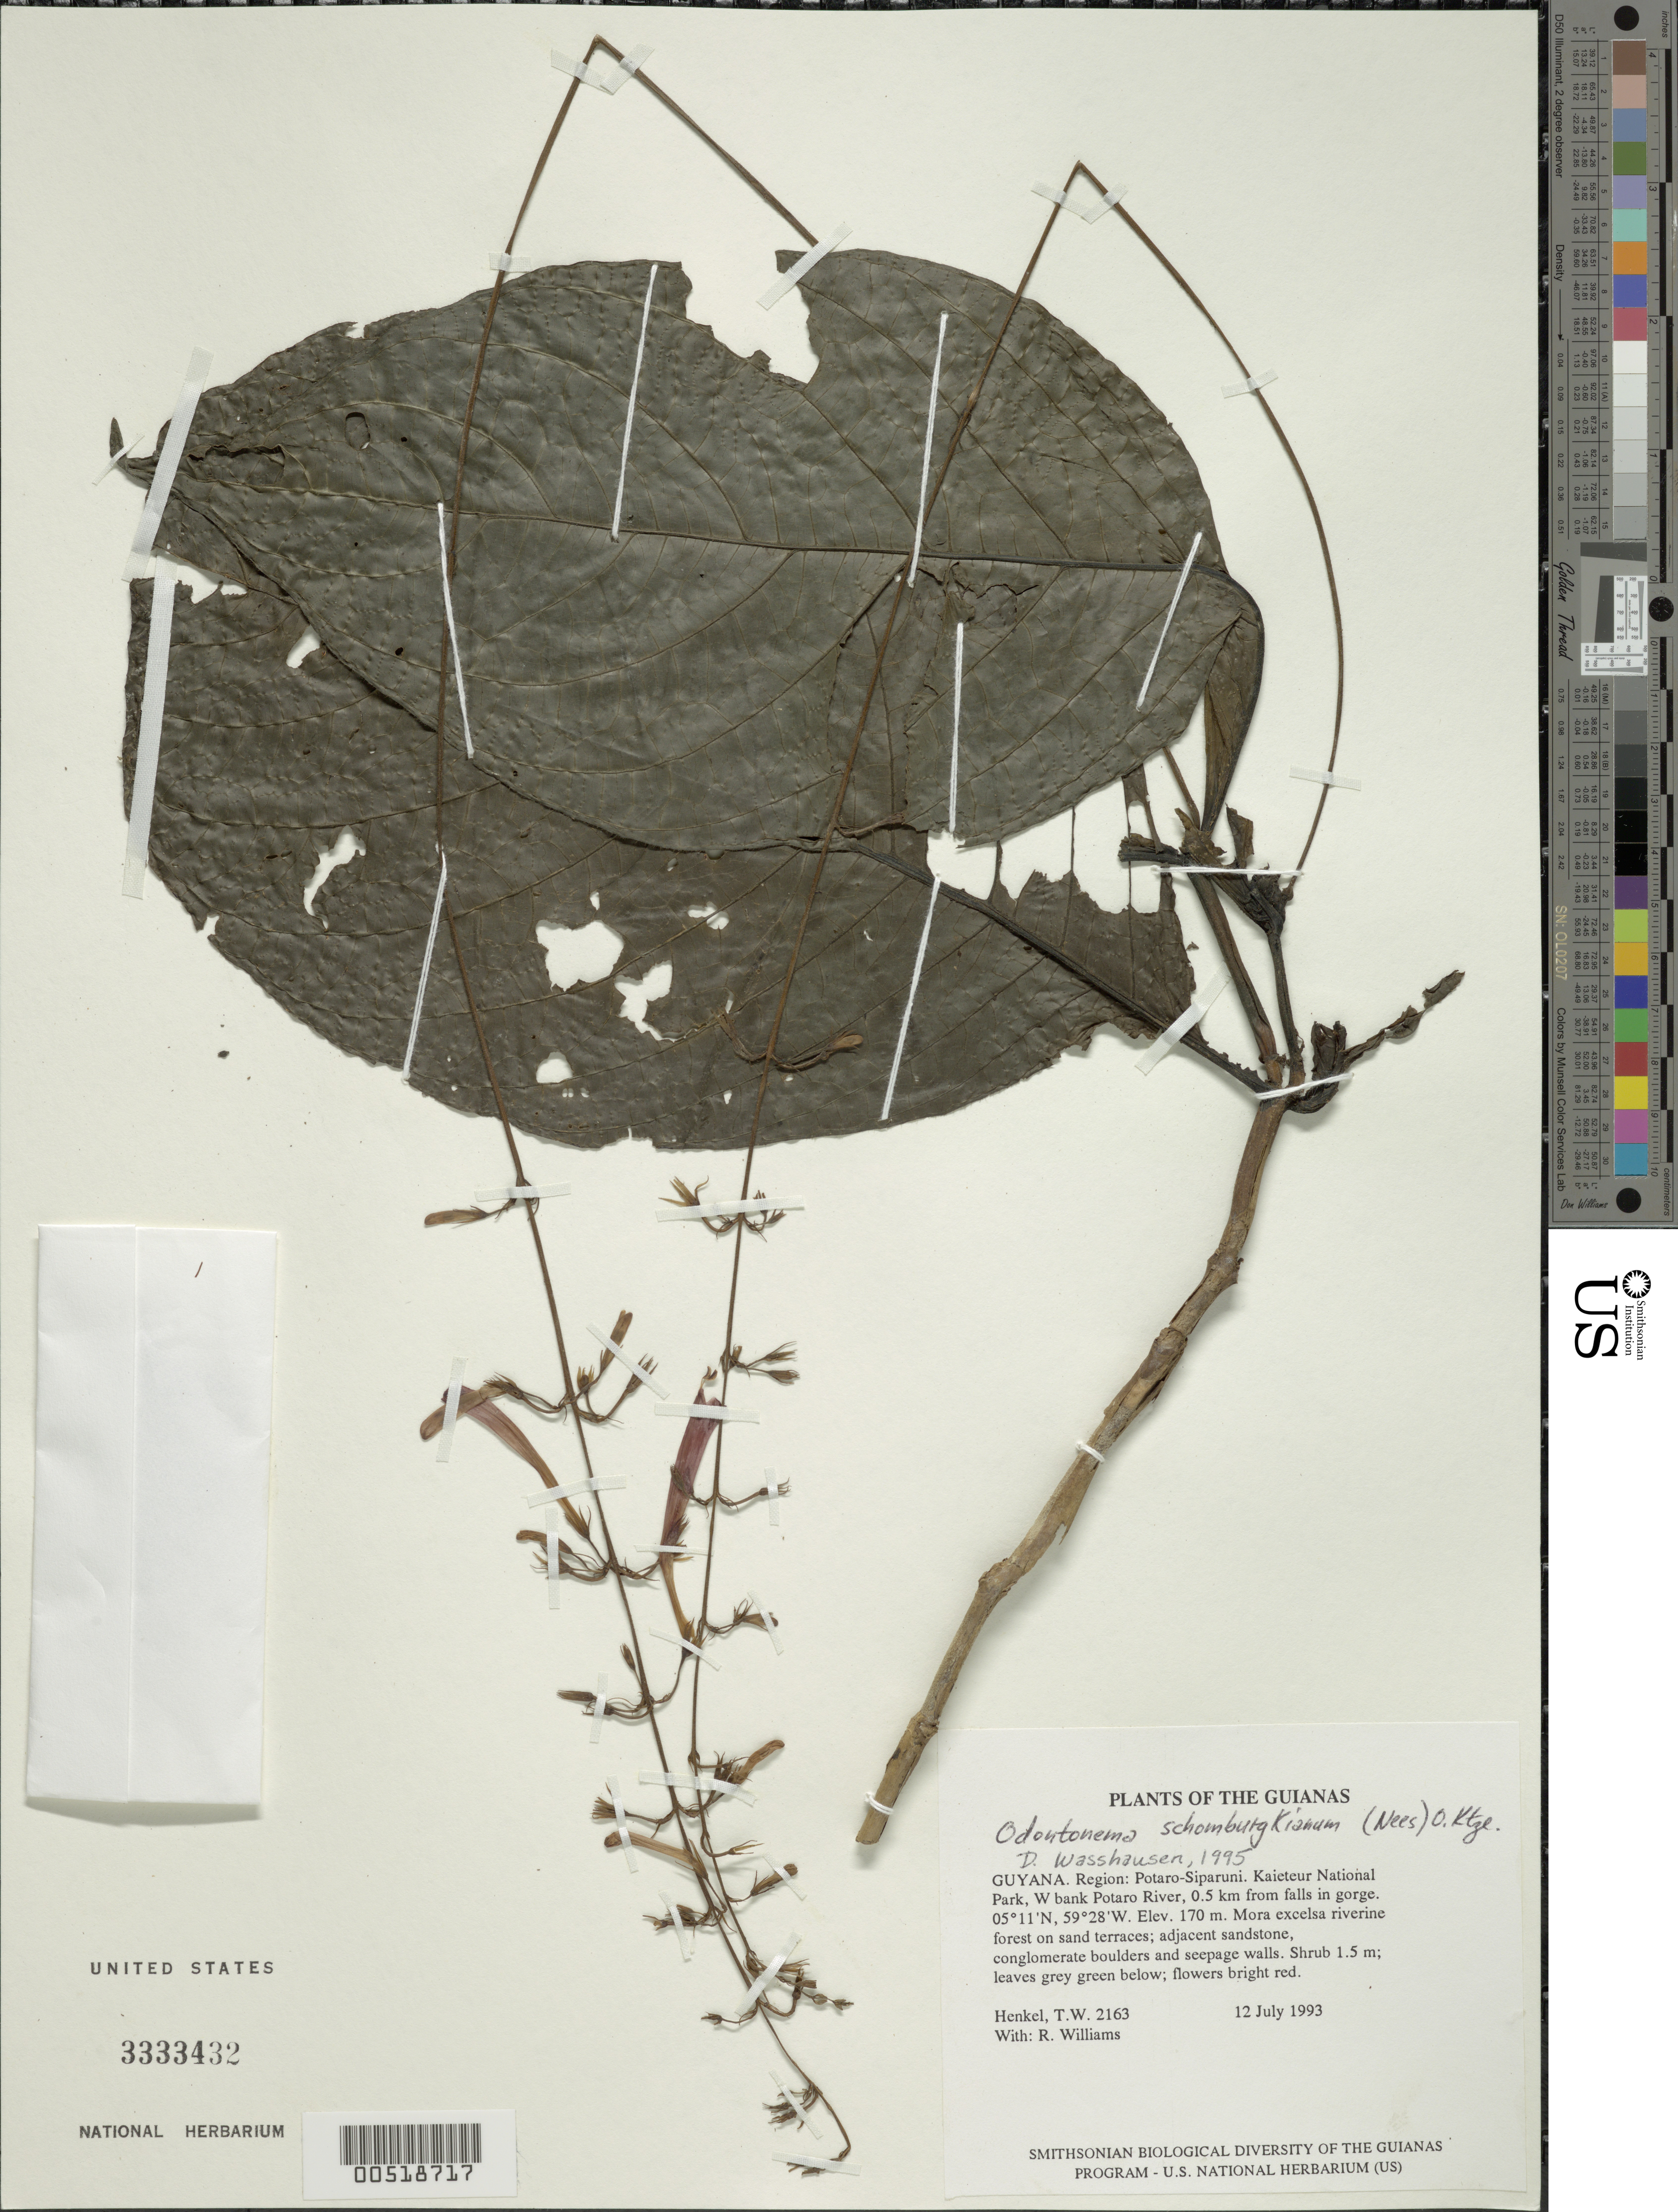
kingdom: Plantae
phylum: Tracheophyta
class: Magnoliopsida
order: Lamiales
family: Acanthaceae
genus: Odontonema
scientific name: Odontonema schomburgkianum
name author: (Nees) Kuntze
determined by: Wasshausen, Dieter C., (BOT), Smithsonian Institution - National Museum of Natural History (UNITED STATES)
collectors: T. Henkel & R. Williams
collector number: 2163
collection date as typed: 12 July 1993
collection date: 1993-07-12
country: Guyana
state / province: Potaro-Siparuni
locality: Kaieteur National Park, W bank Potaro River, 0.5 km from falls in gorge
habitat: Mora excelsa riverine forest on sand terraces; adjacent sandstone, conglomerate boulders and seepage walls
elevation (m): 170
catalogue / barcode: US 3333432